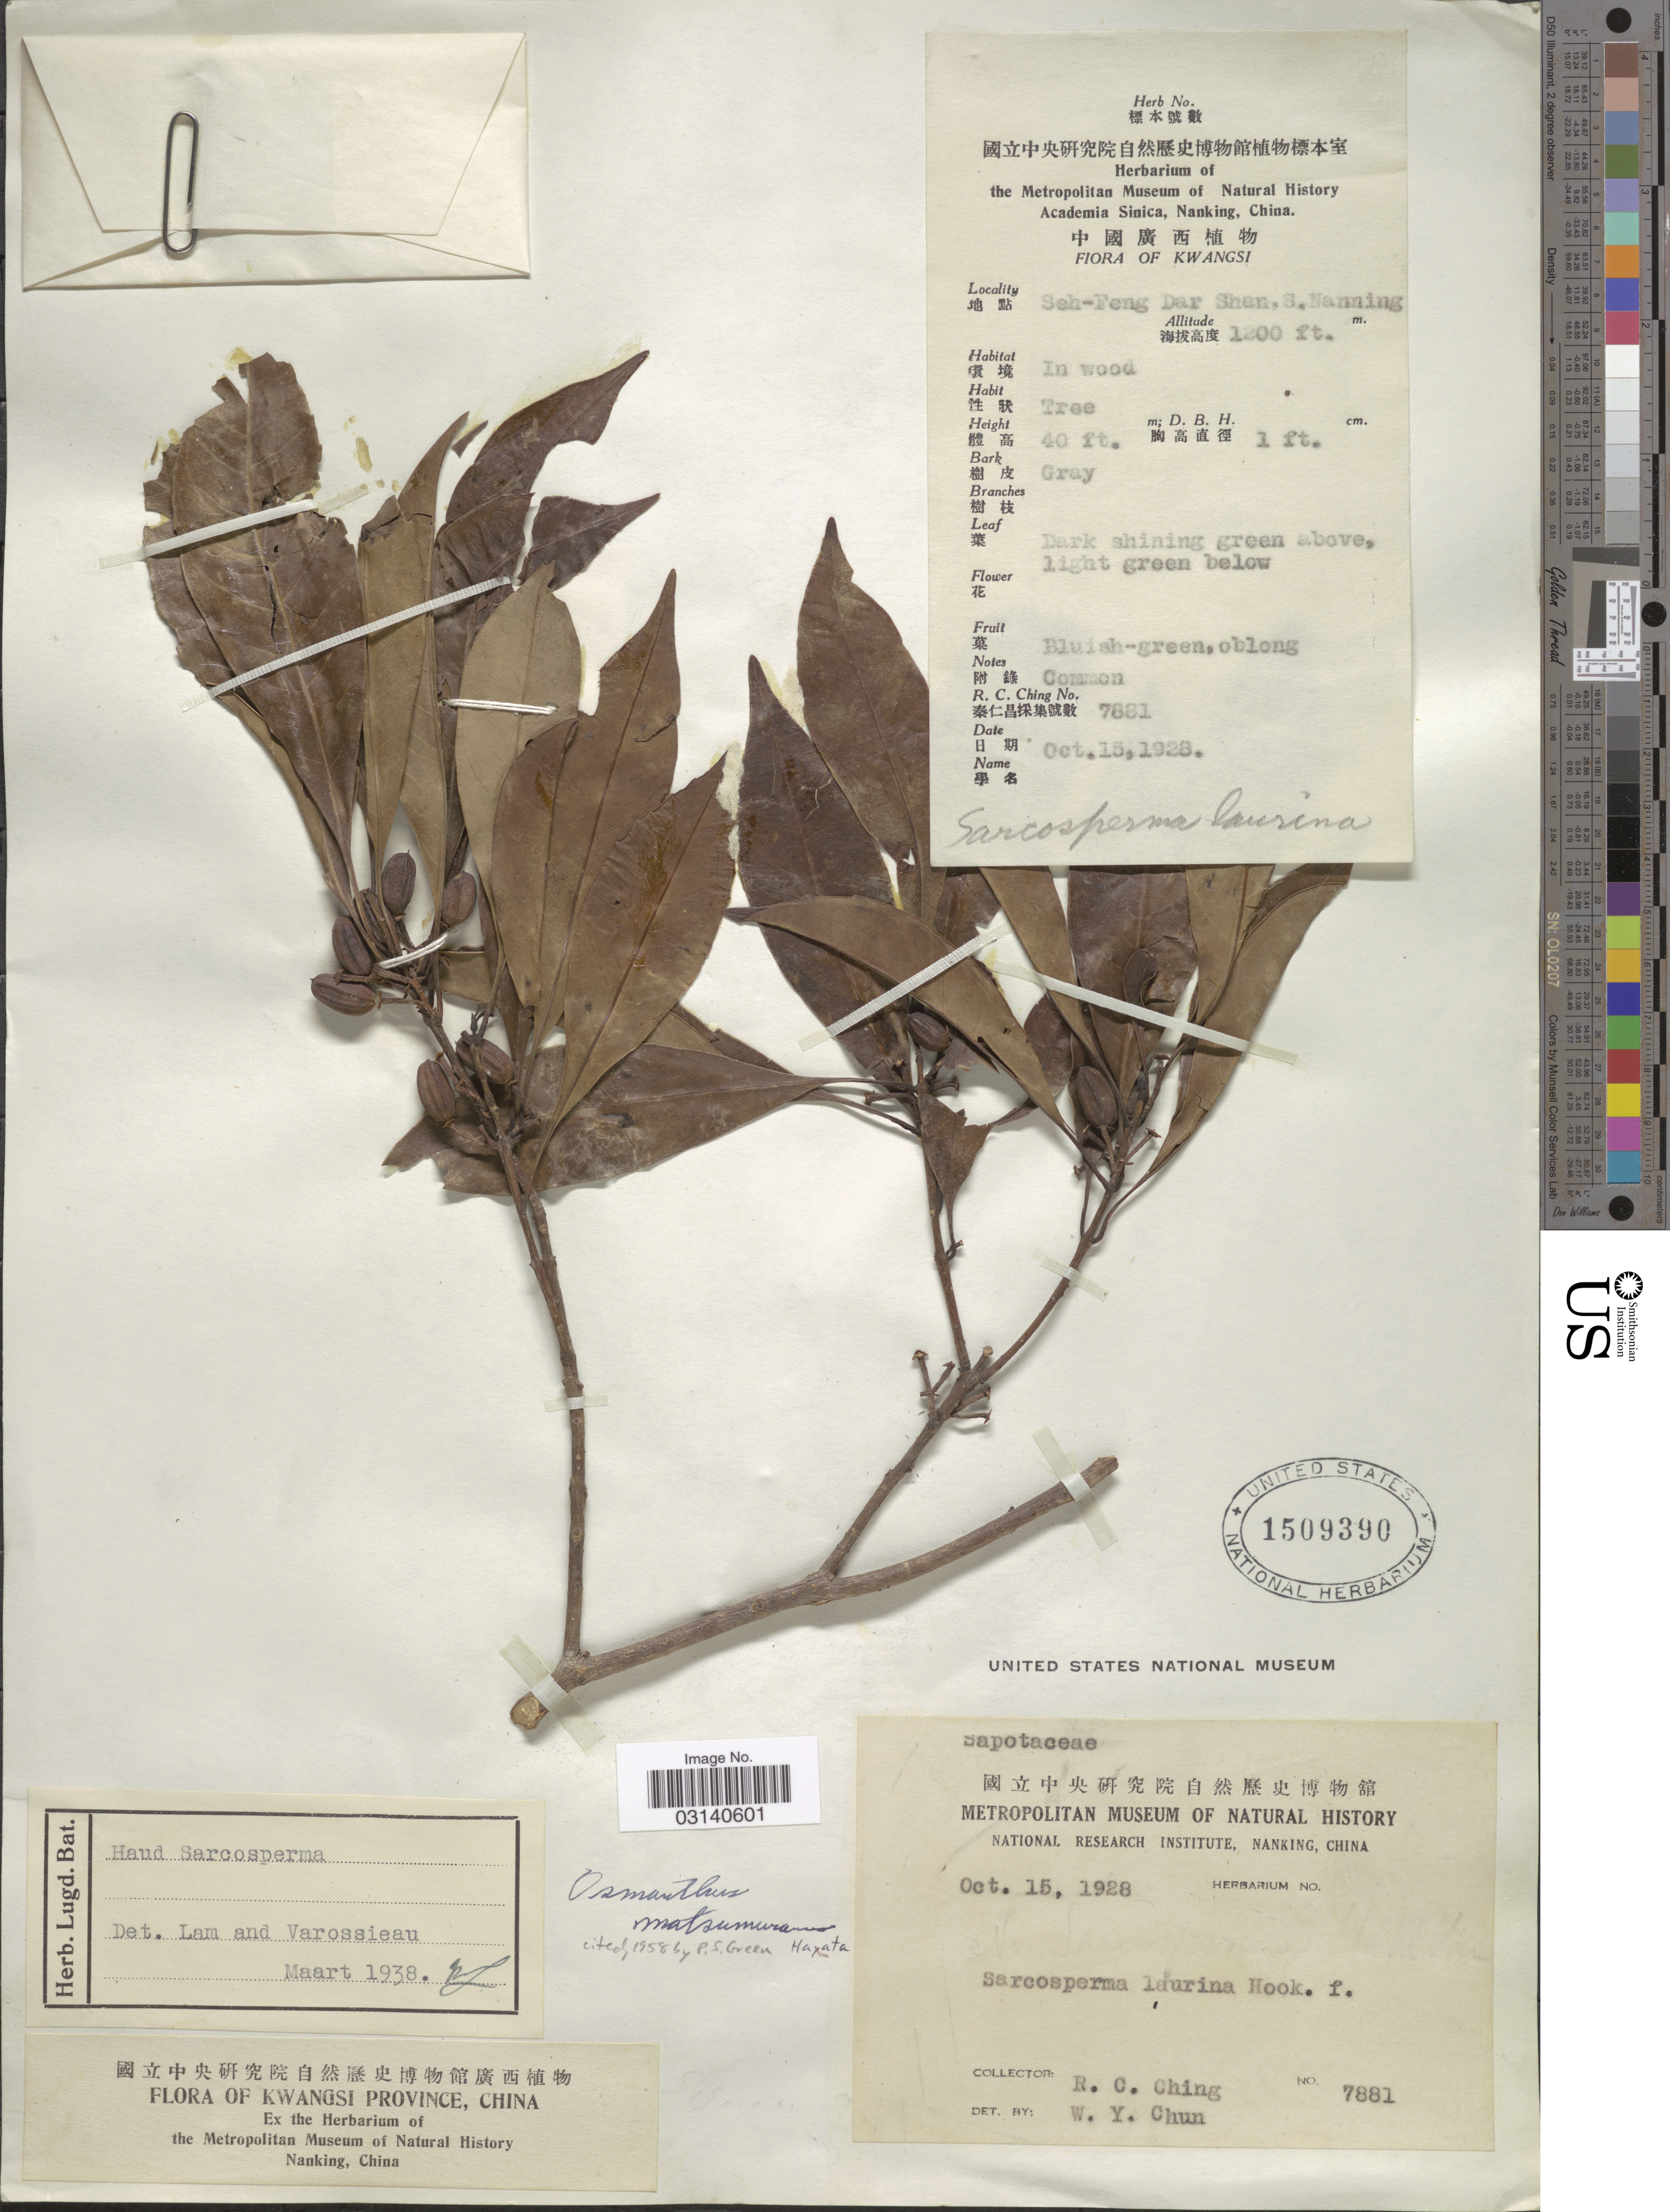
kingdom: Plantae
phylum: Tracheophyta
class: Magnoliopsida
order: Lamiales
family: Oleaceae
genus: Osmanthus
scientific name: Osmanthus matsumuranus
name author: Hayata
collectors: R. C. Ching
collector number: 7881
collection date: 1928-10-15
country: China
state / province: Guangxi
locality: Kwangsi Province, Seh-Feng Dar Shan, S. Nanning.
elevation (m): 366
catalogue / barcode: US 1509390